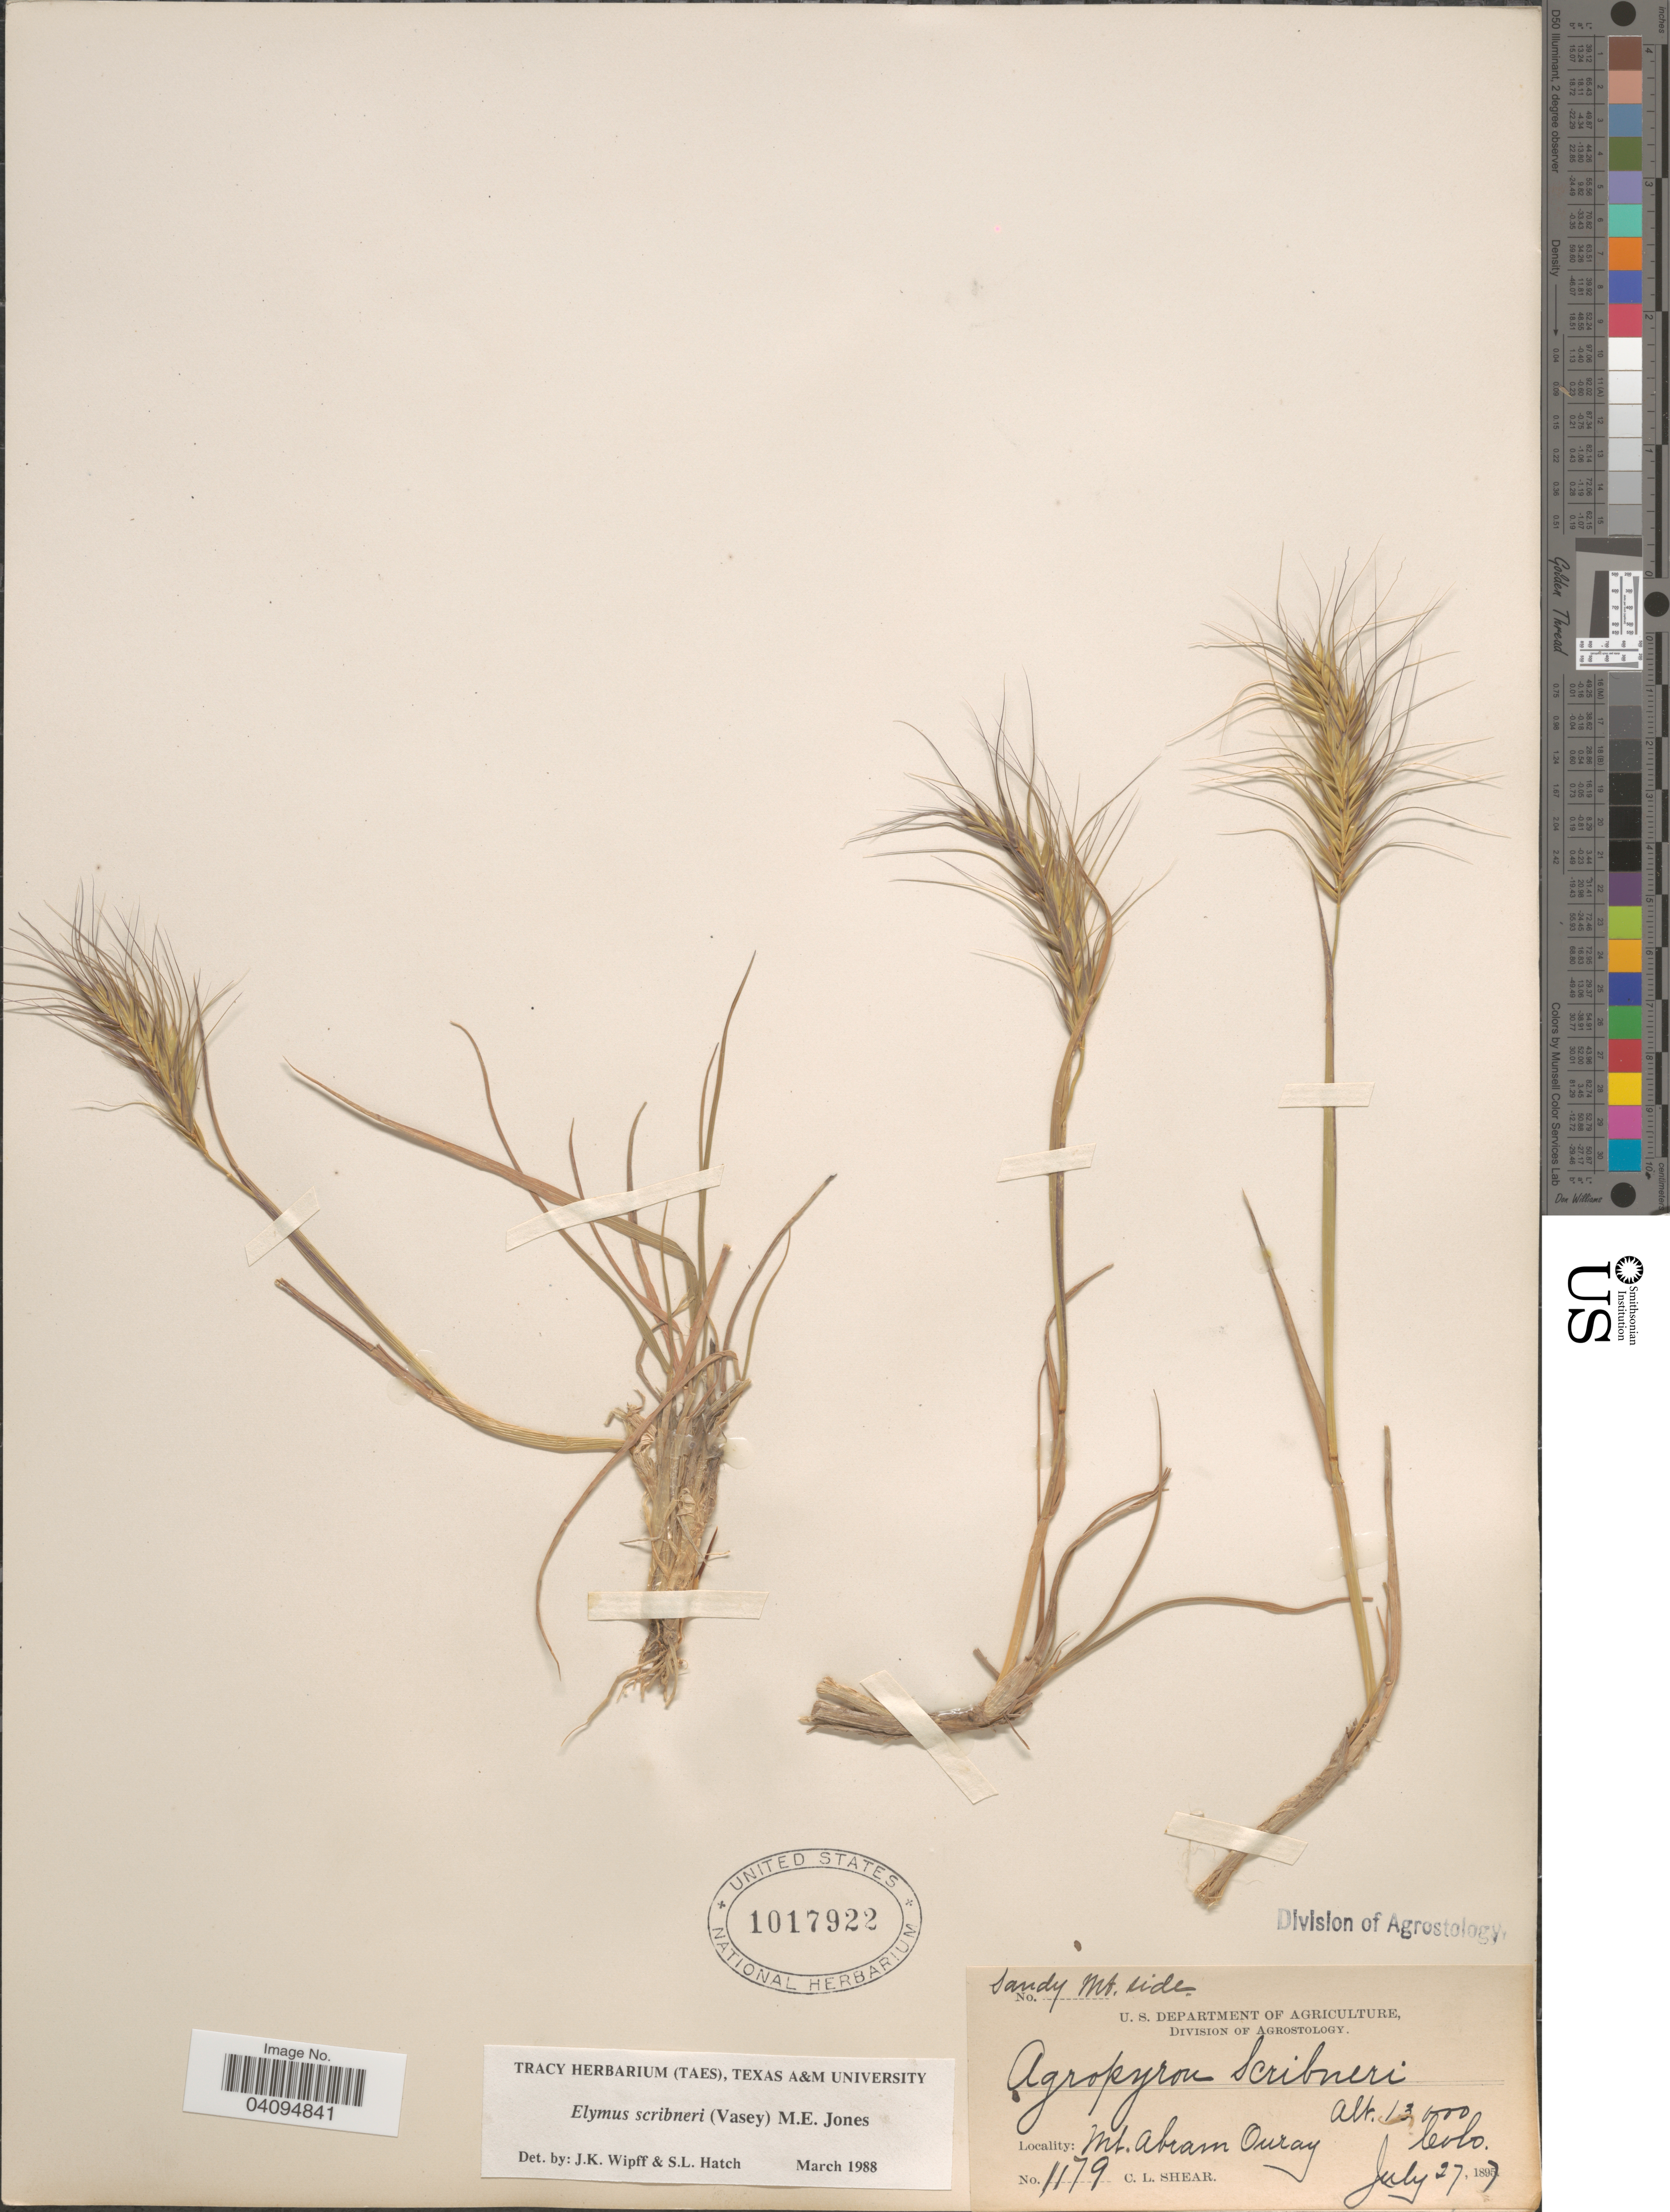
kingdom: Plantae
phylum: Tracheophyta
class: Liliopsida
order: Poales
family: Poaceae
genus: Elymus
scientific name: Elymus scribneri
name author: (Vasey) M.E. Jones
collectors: C. L. Shear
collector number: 1179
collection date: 1897-07-27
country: United States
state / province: Colorado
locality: Sandy Mt. side. Mt. Abram Ouray.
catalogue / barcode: US 1017922